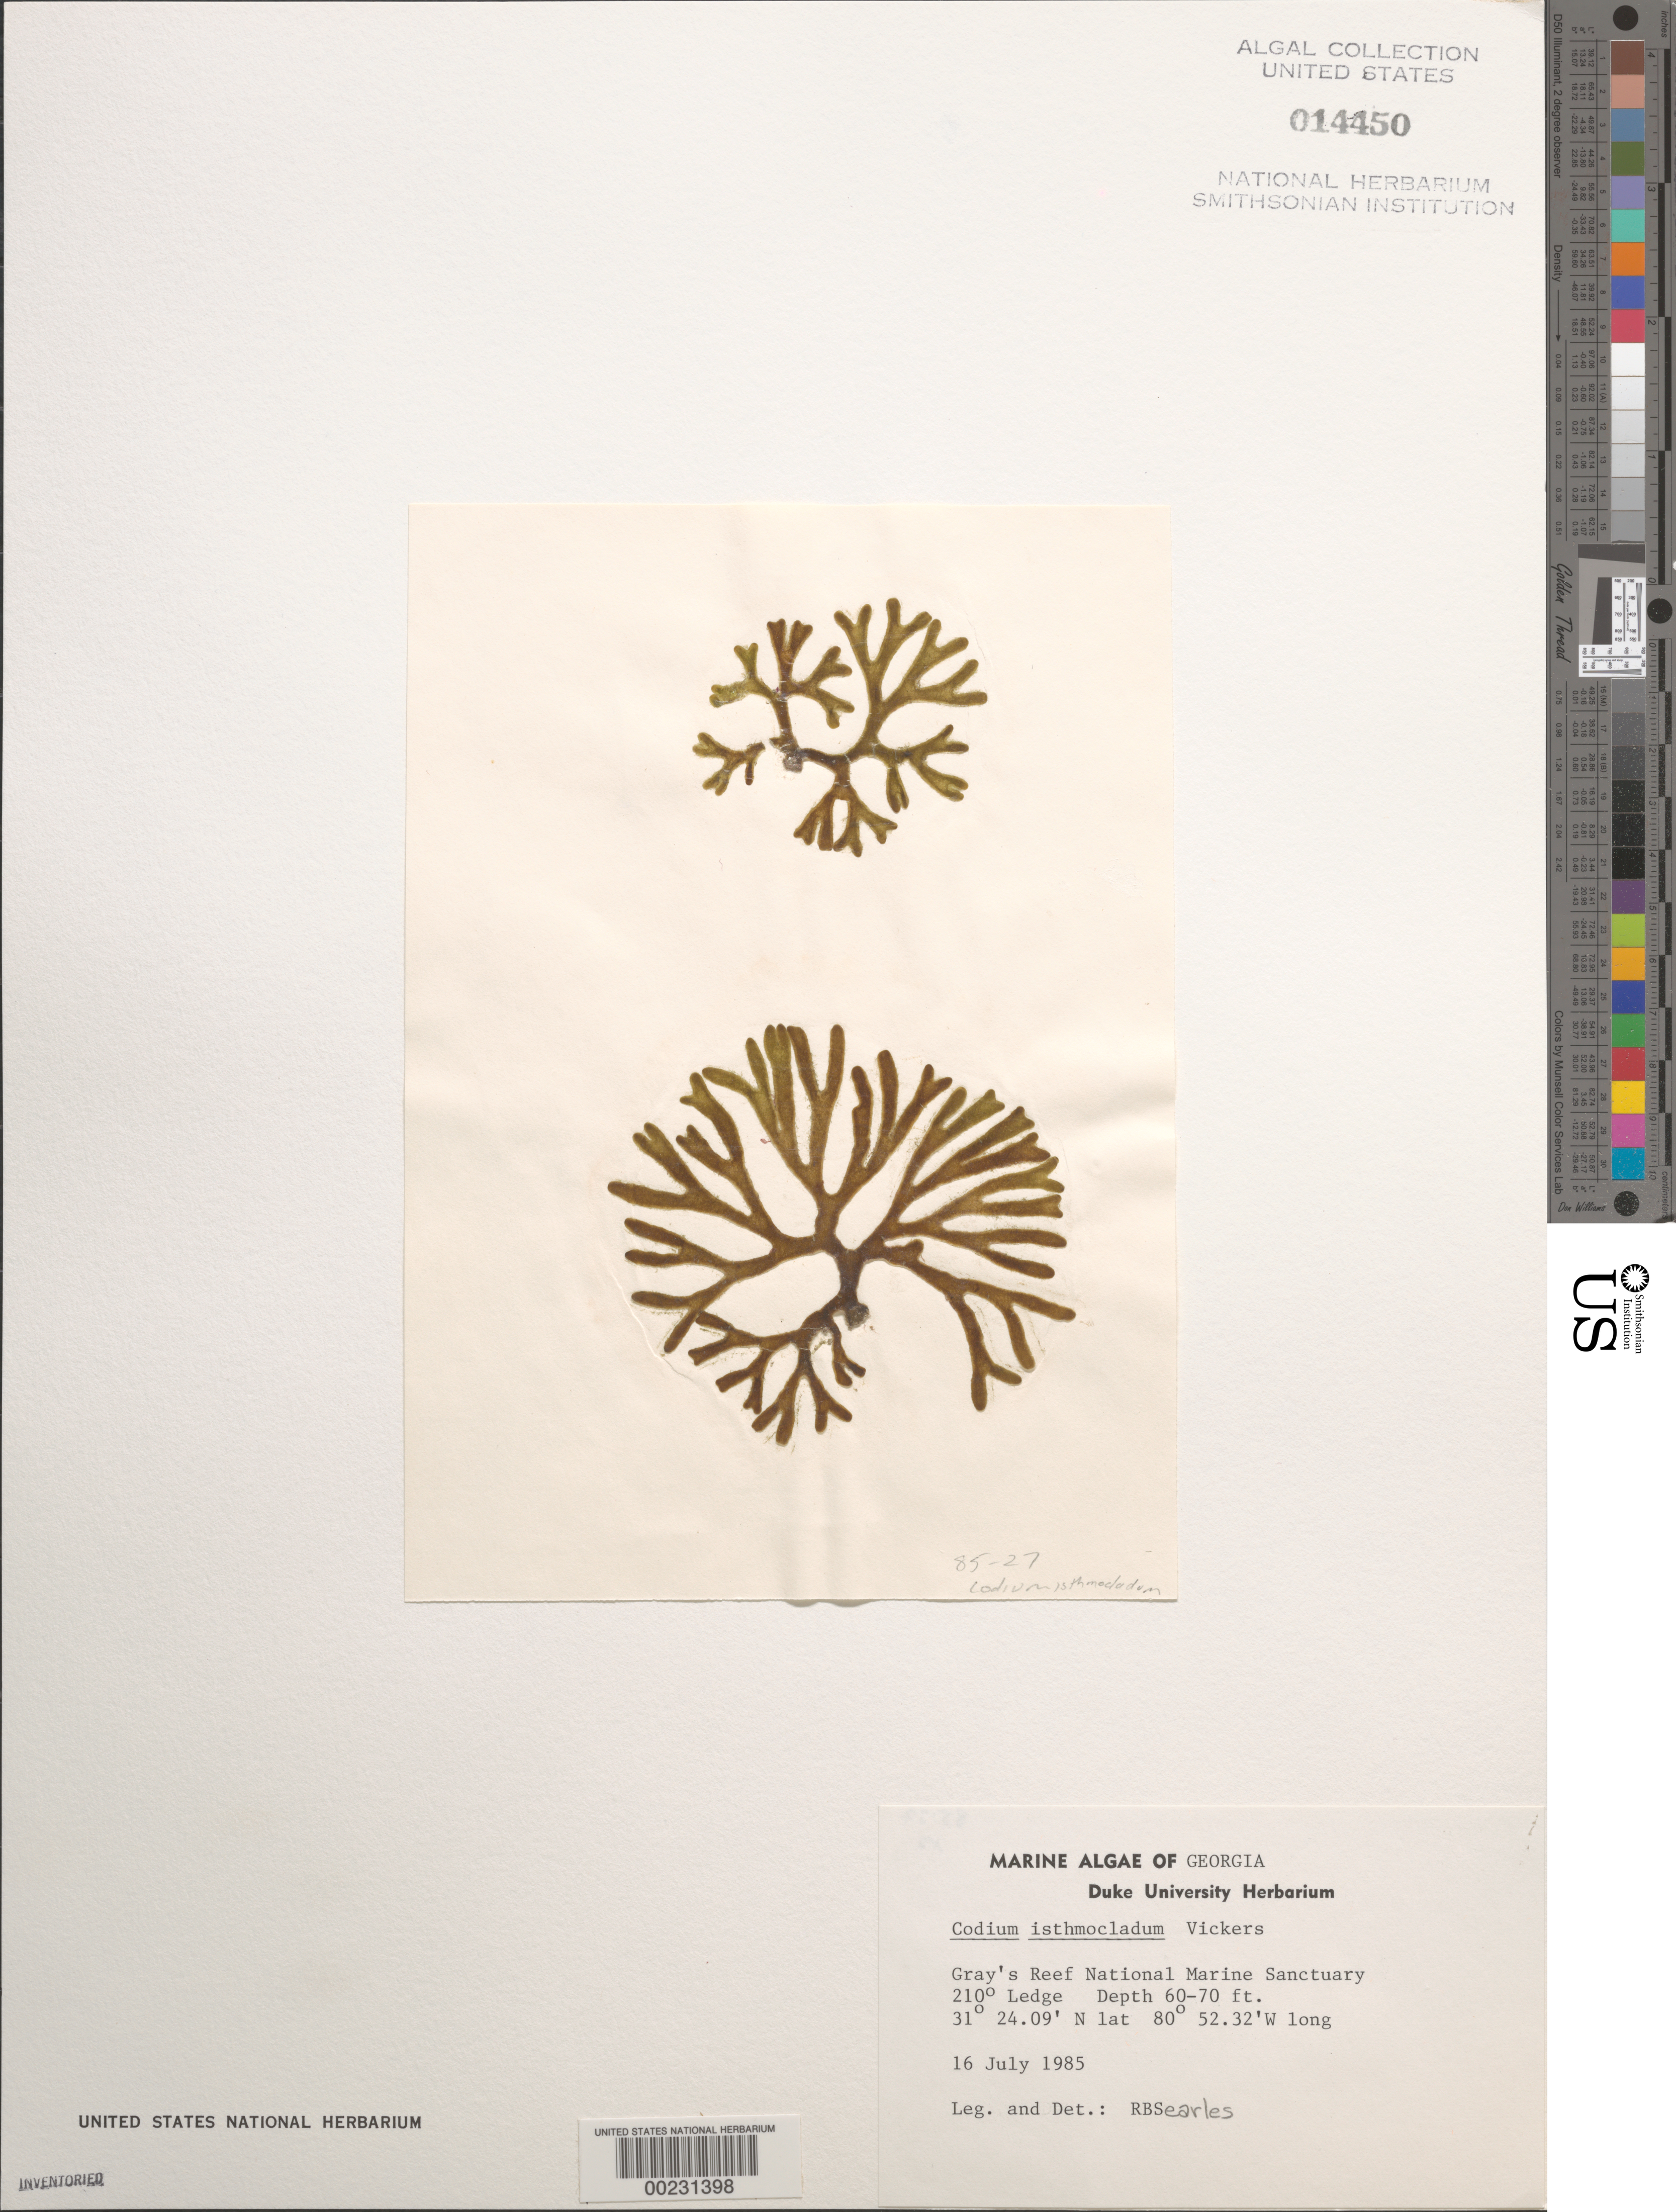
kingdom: Plantae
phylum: Chlorophyta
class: Ulvophyceae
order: Bryopsidales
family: Codiaceae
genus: Codium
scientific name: Codium isthmocladum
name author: Vickers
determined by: Searles, R. B.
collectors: R. Searles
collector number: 85-27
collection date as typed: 16 Jul 1985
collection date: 1985-07-16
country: United States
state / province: Georgia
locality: Gray's Reef National Marine Sanctuary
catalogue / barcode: US 14450